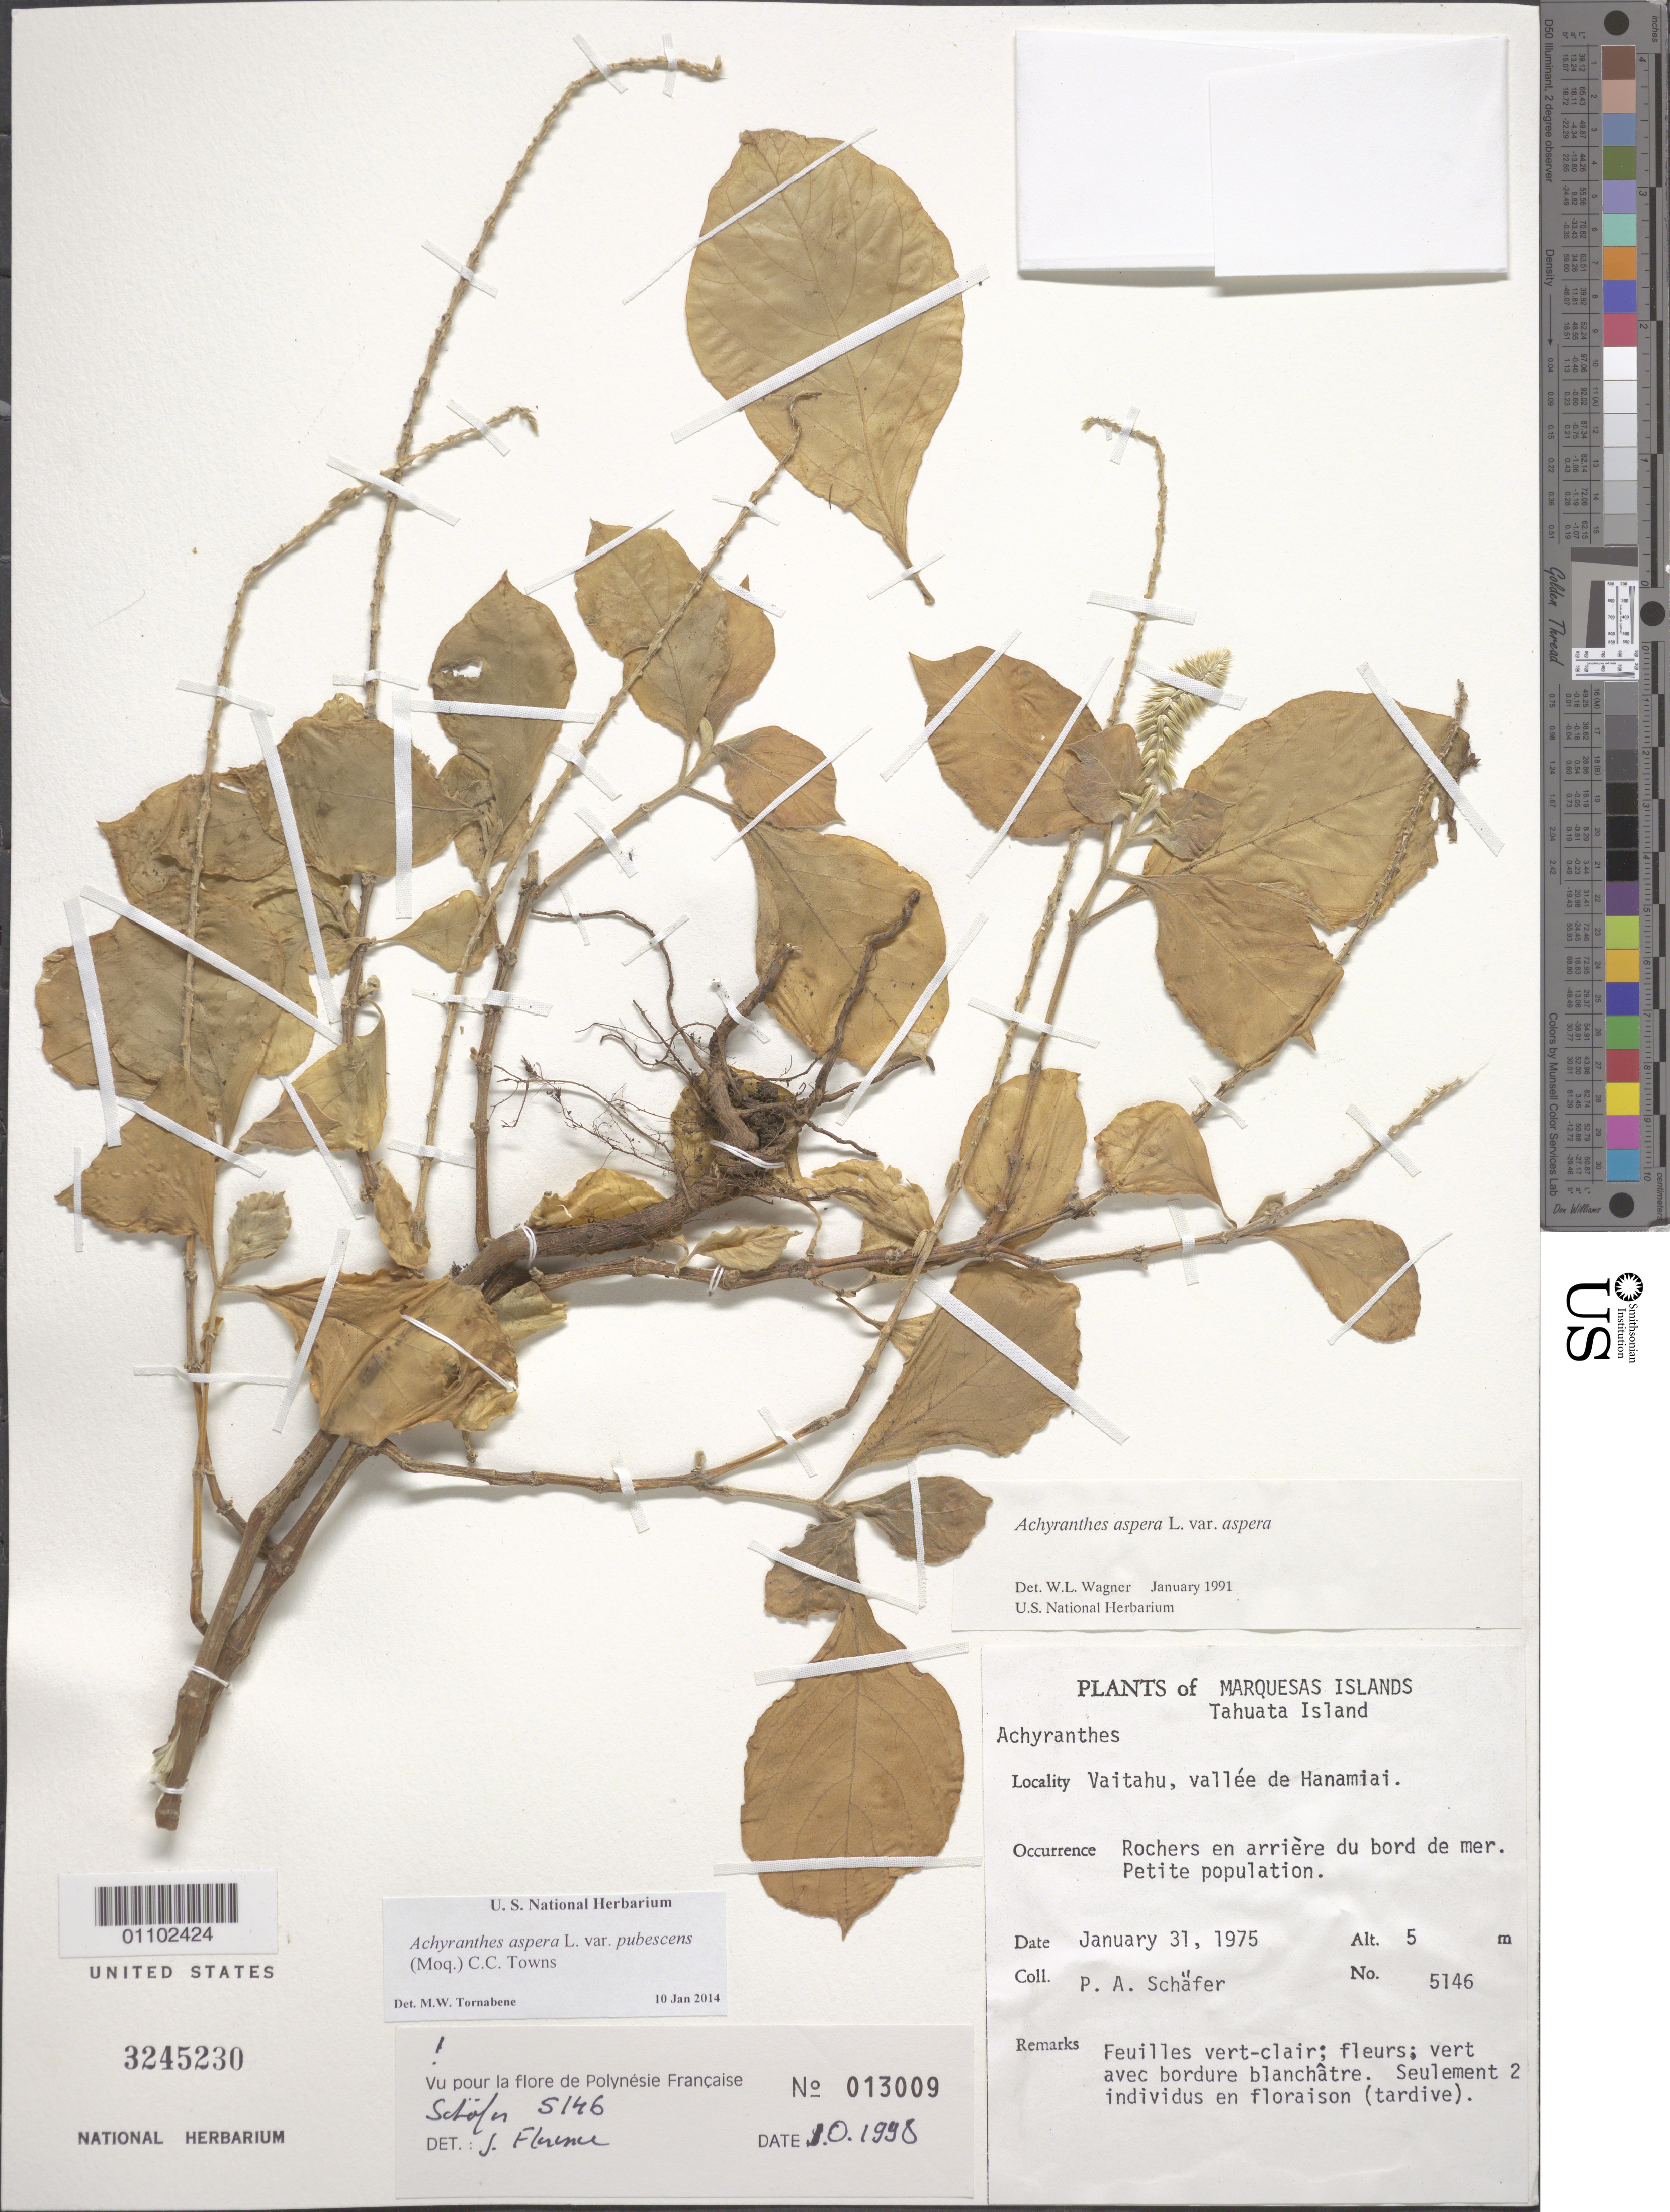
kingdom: Plantae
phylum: Tracheophyta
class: Magnoliopsida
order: Caryophyllales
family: Amaranthaceae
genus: Achyranthes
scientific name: Achyranthes aspera var. pubescens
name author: (Moq.) C. C. Towns.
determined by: Tornabene, Michael W., (BOT), Smithsonian Institution - National Museum of Natural History (UNITED STATES)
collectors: P. A. Schäfer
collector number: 5146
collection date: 1975-01-31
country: French Polynesia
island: Tahuata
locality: Vaitahu, vallée de Hanamiai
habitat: Rochers en arrière du bord de mer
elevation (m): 5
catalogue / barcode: US 3245230